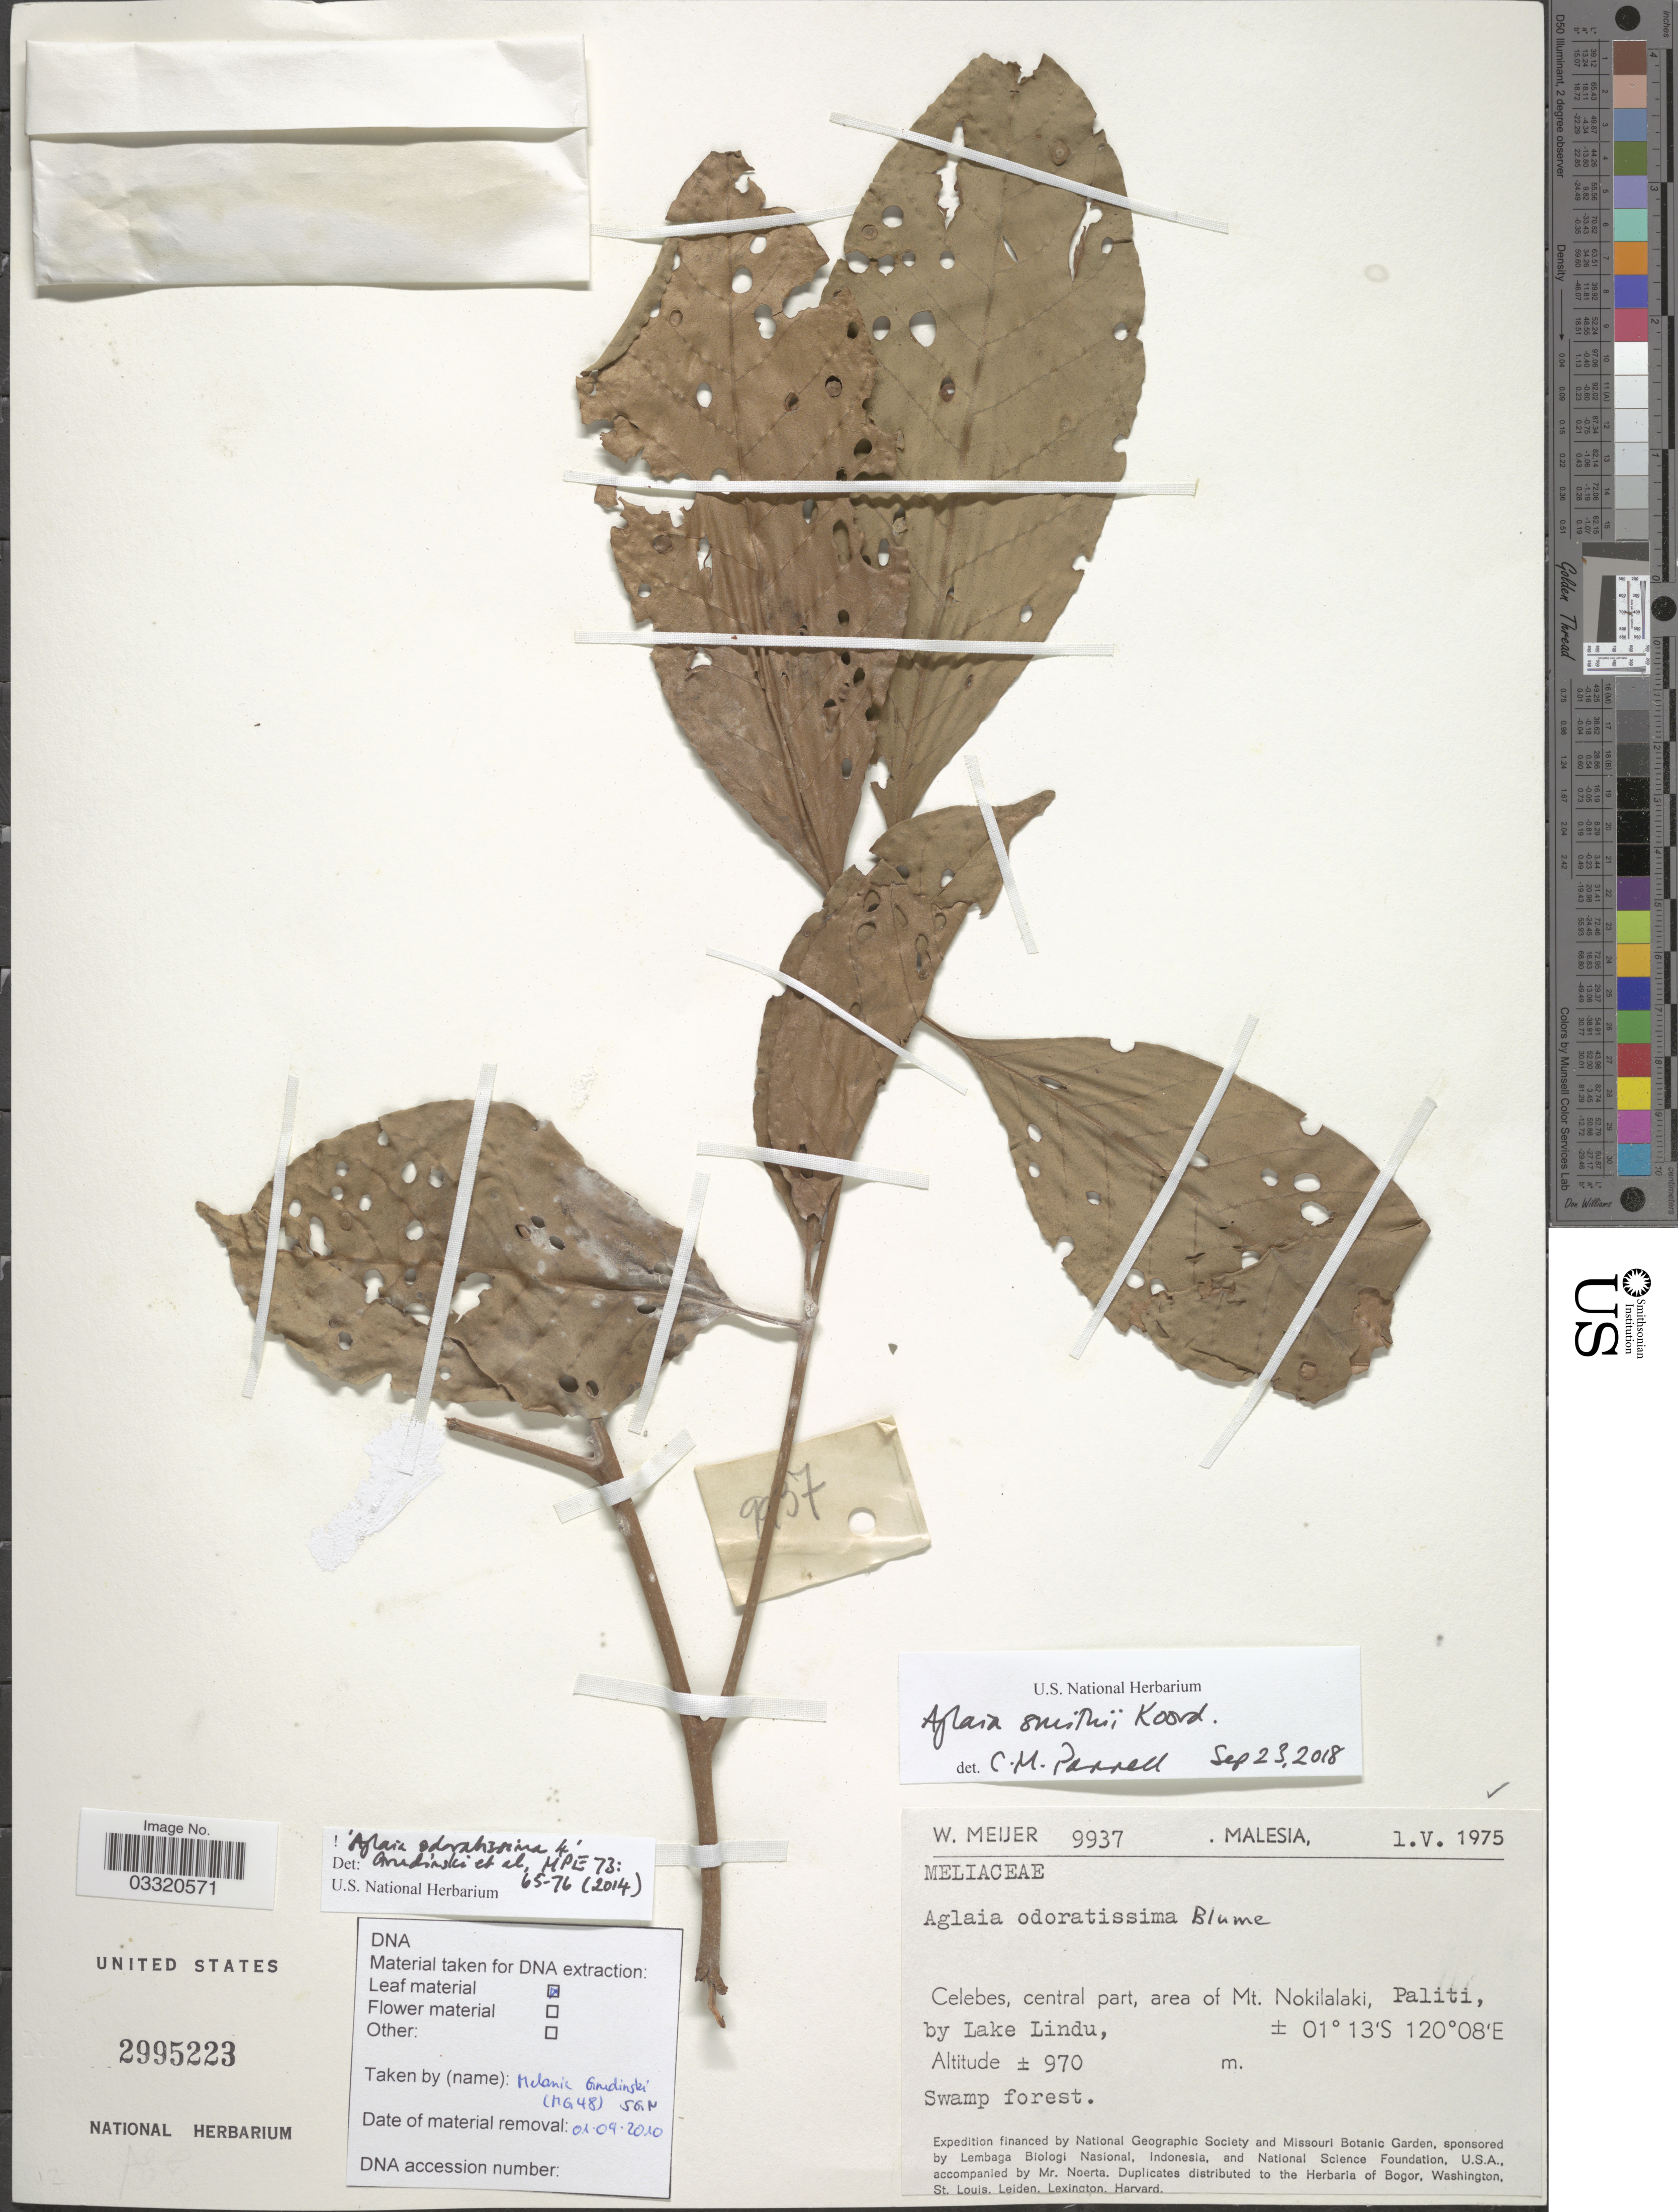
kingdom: Plantae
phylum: Tracheophyta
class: Magnoliopsida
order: Sapindales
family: Meliaceae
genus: Aglaia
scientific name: Aglaia smithii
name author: Koord.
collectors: W. Meijer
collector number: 9937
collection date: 1975-05-01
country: Malaysia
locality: Malesia. Celebes, central part, area of Mt. Nokilalaki, Paliti, by Lake Lindu.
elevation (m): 970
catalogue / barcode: US 2995223